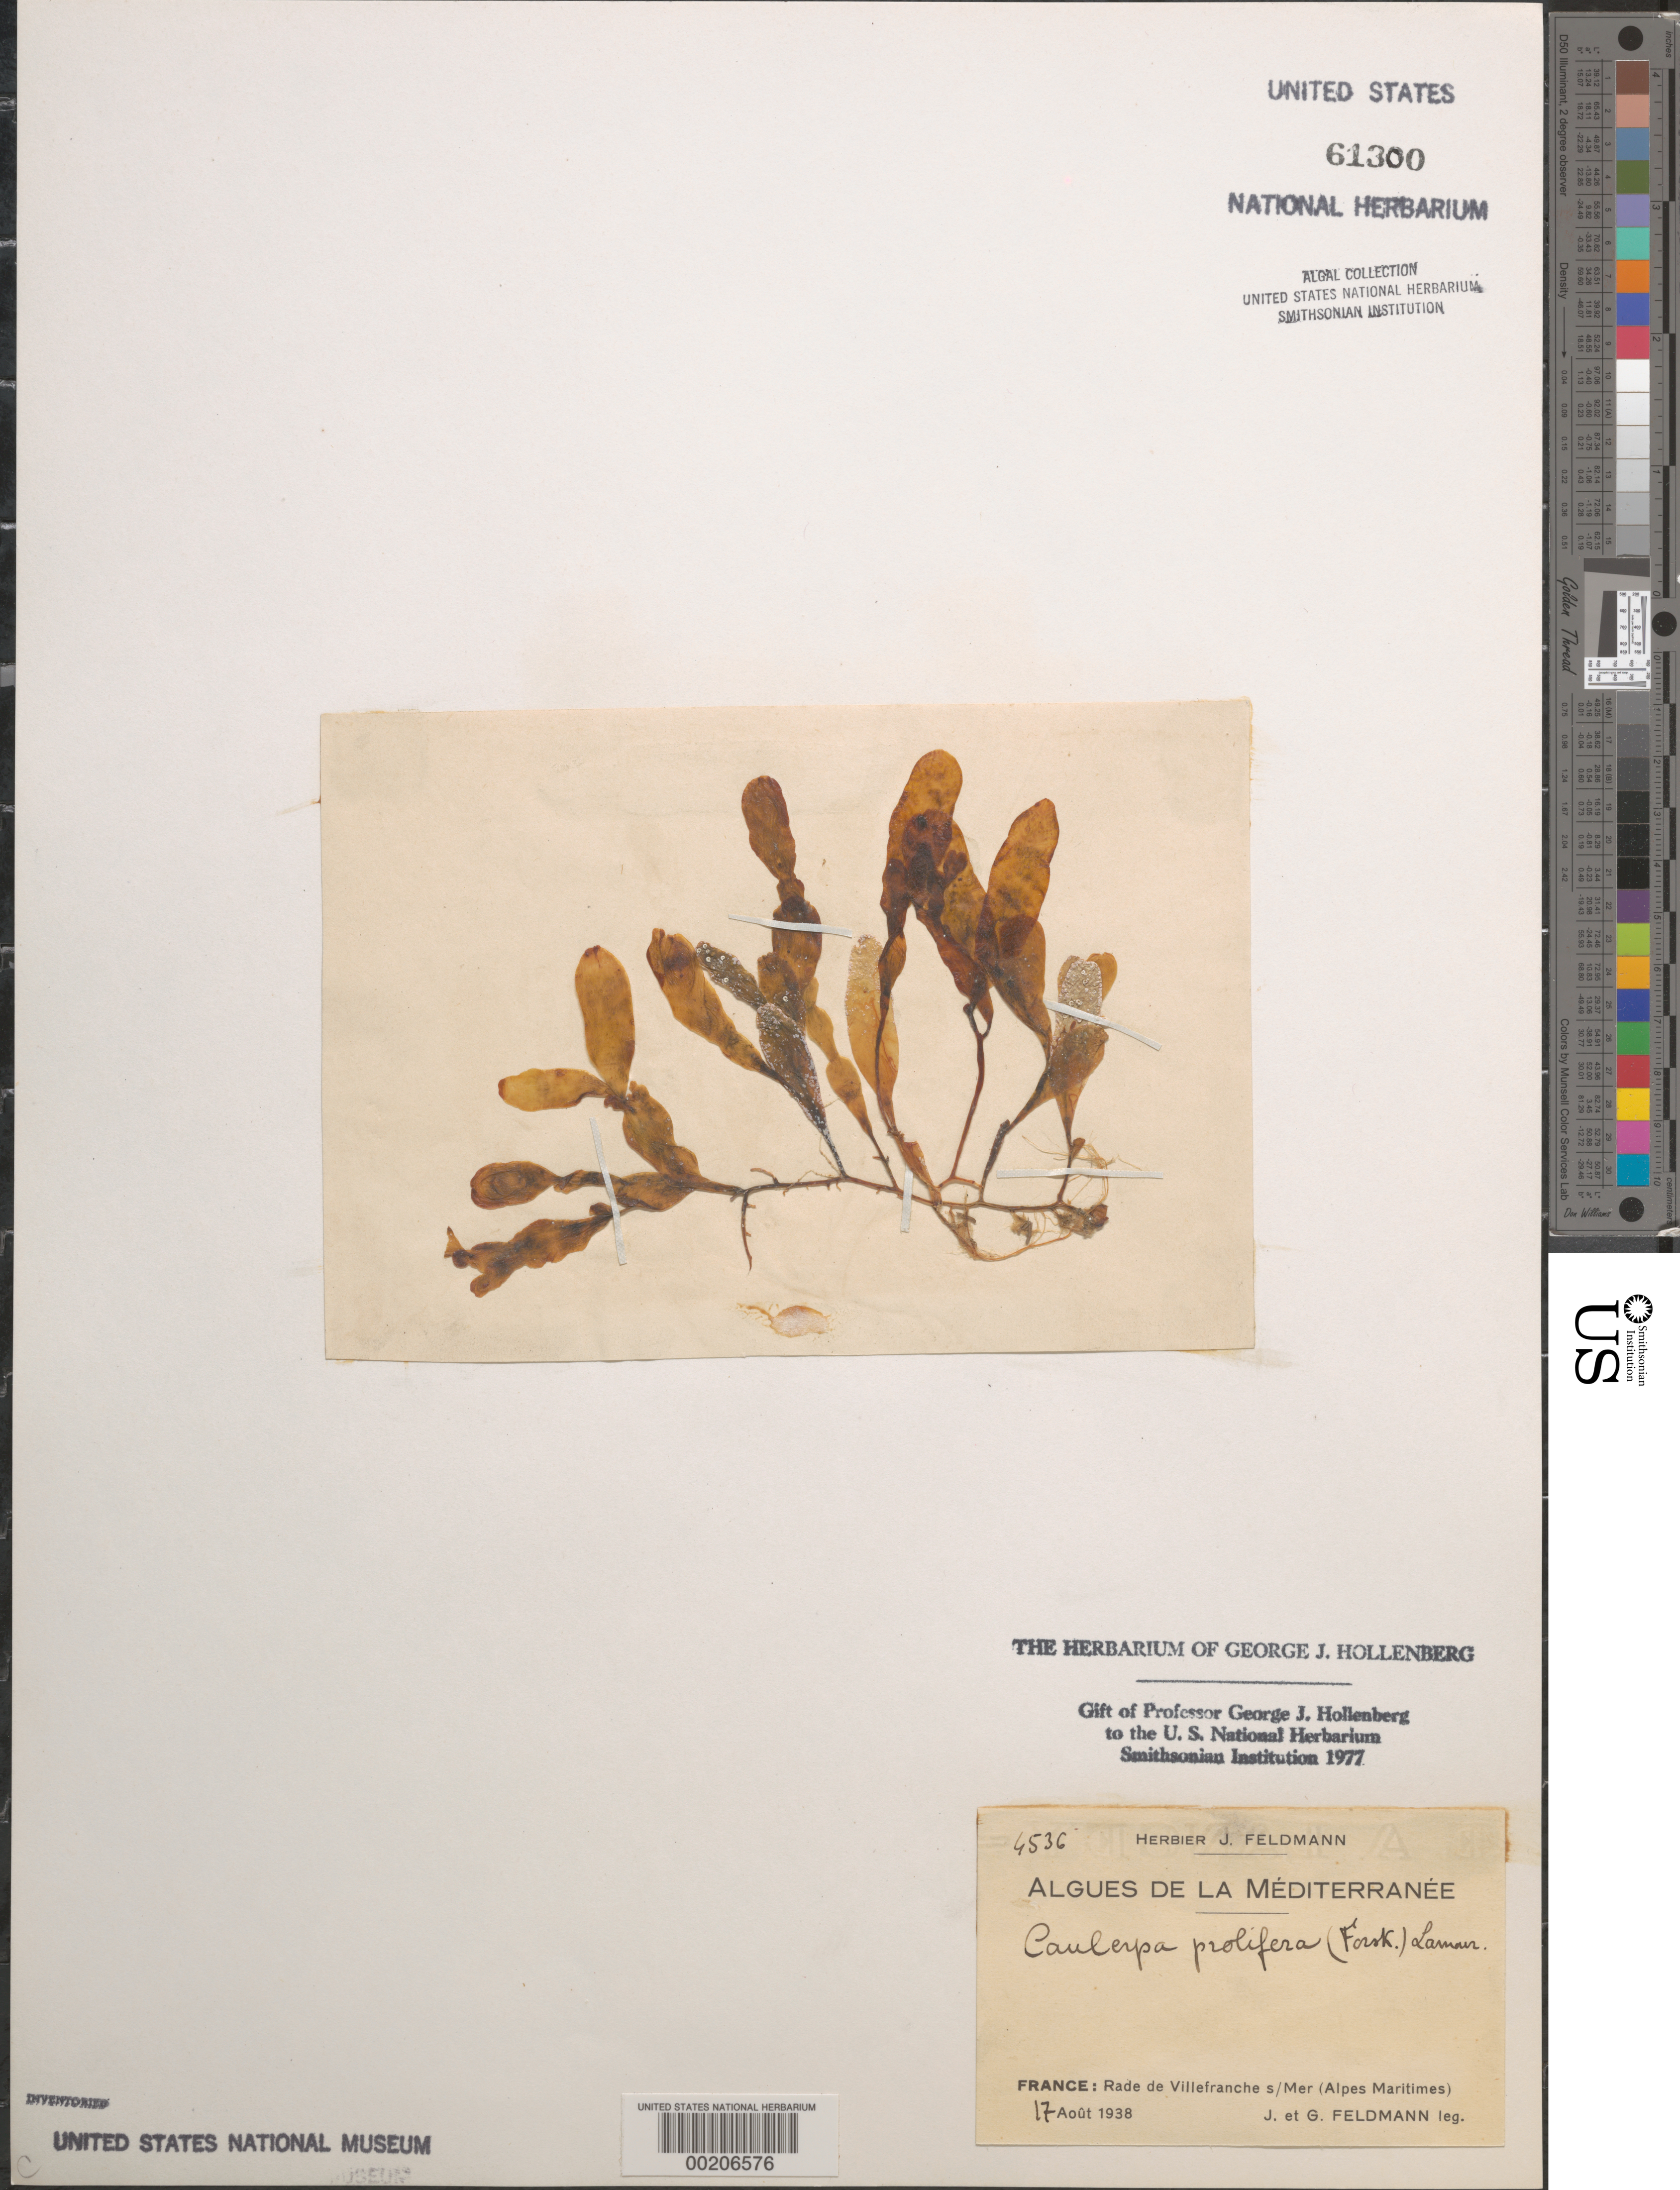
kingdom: Plantae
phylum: Chlorophyta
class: Ulvophyceae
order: Bryopsidales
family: Caulerpaceae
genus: Caulerpa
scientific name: Caulerpa prolifera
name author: (Forssk.) J.V.Lamouroux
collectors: J. Feldmann & G. Feldmann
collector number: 4536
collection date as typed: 17 Aug 1938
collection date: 1938-08-17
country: France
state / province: Provence-Alpes-Côte d'Azur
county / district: Alpes-Maritimes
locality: Villefranche sur Mer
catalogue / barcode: US 61300